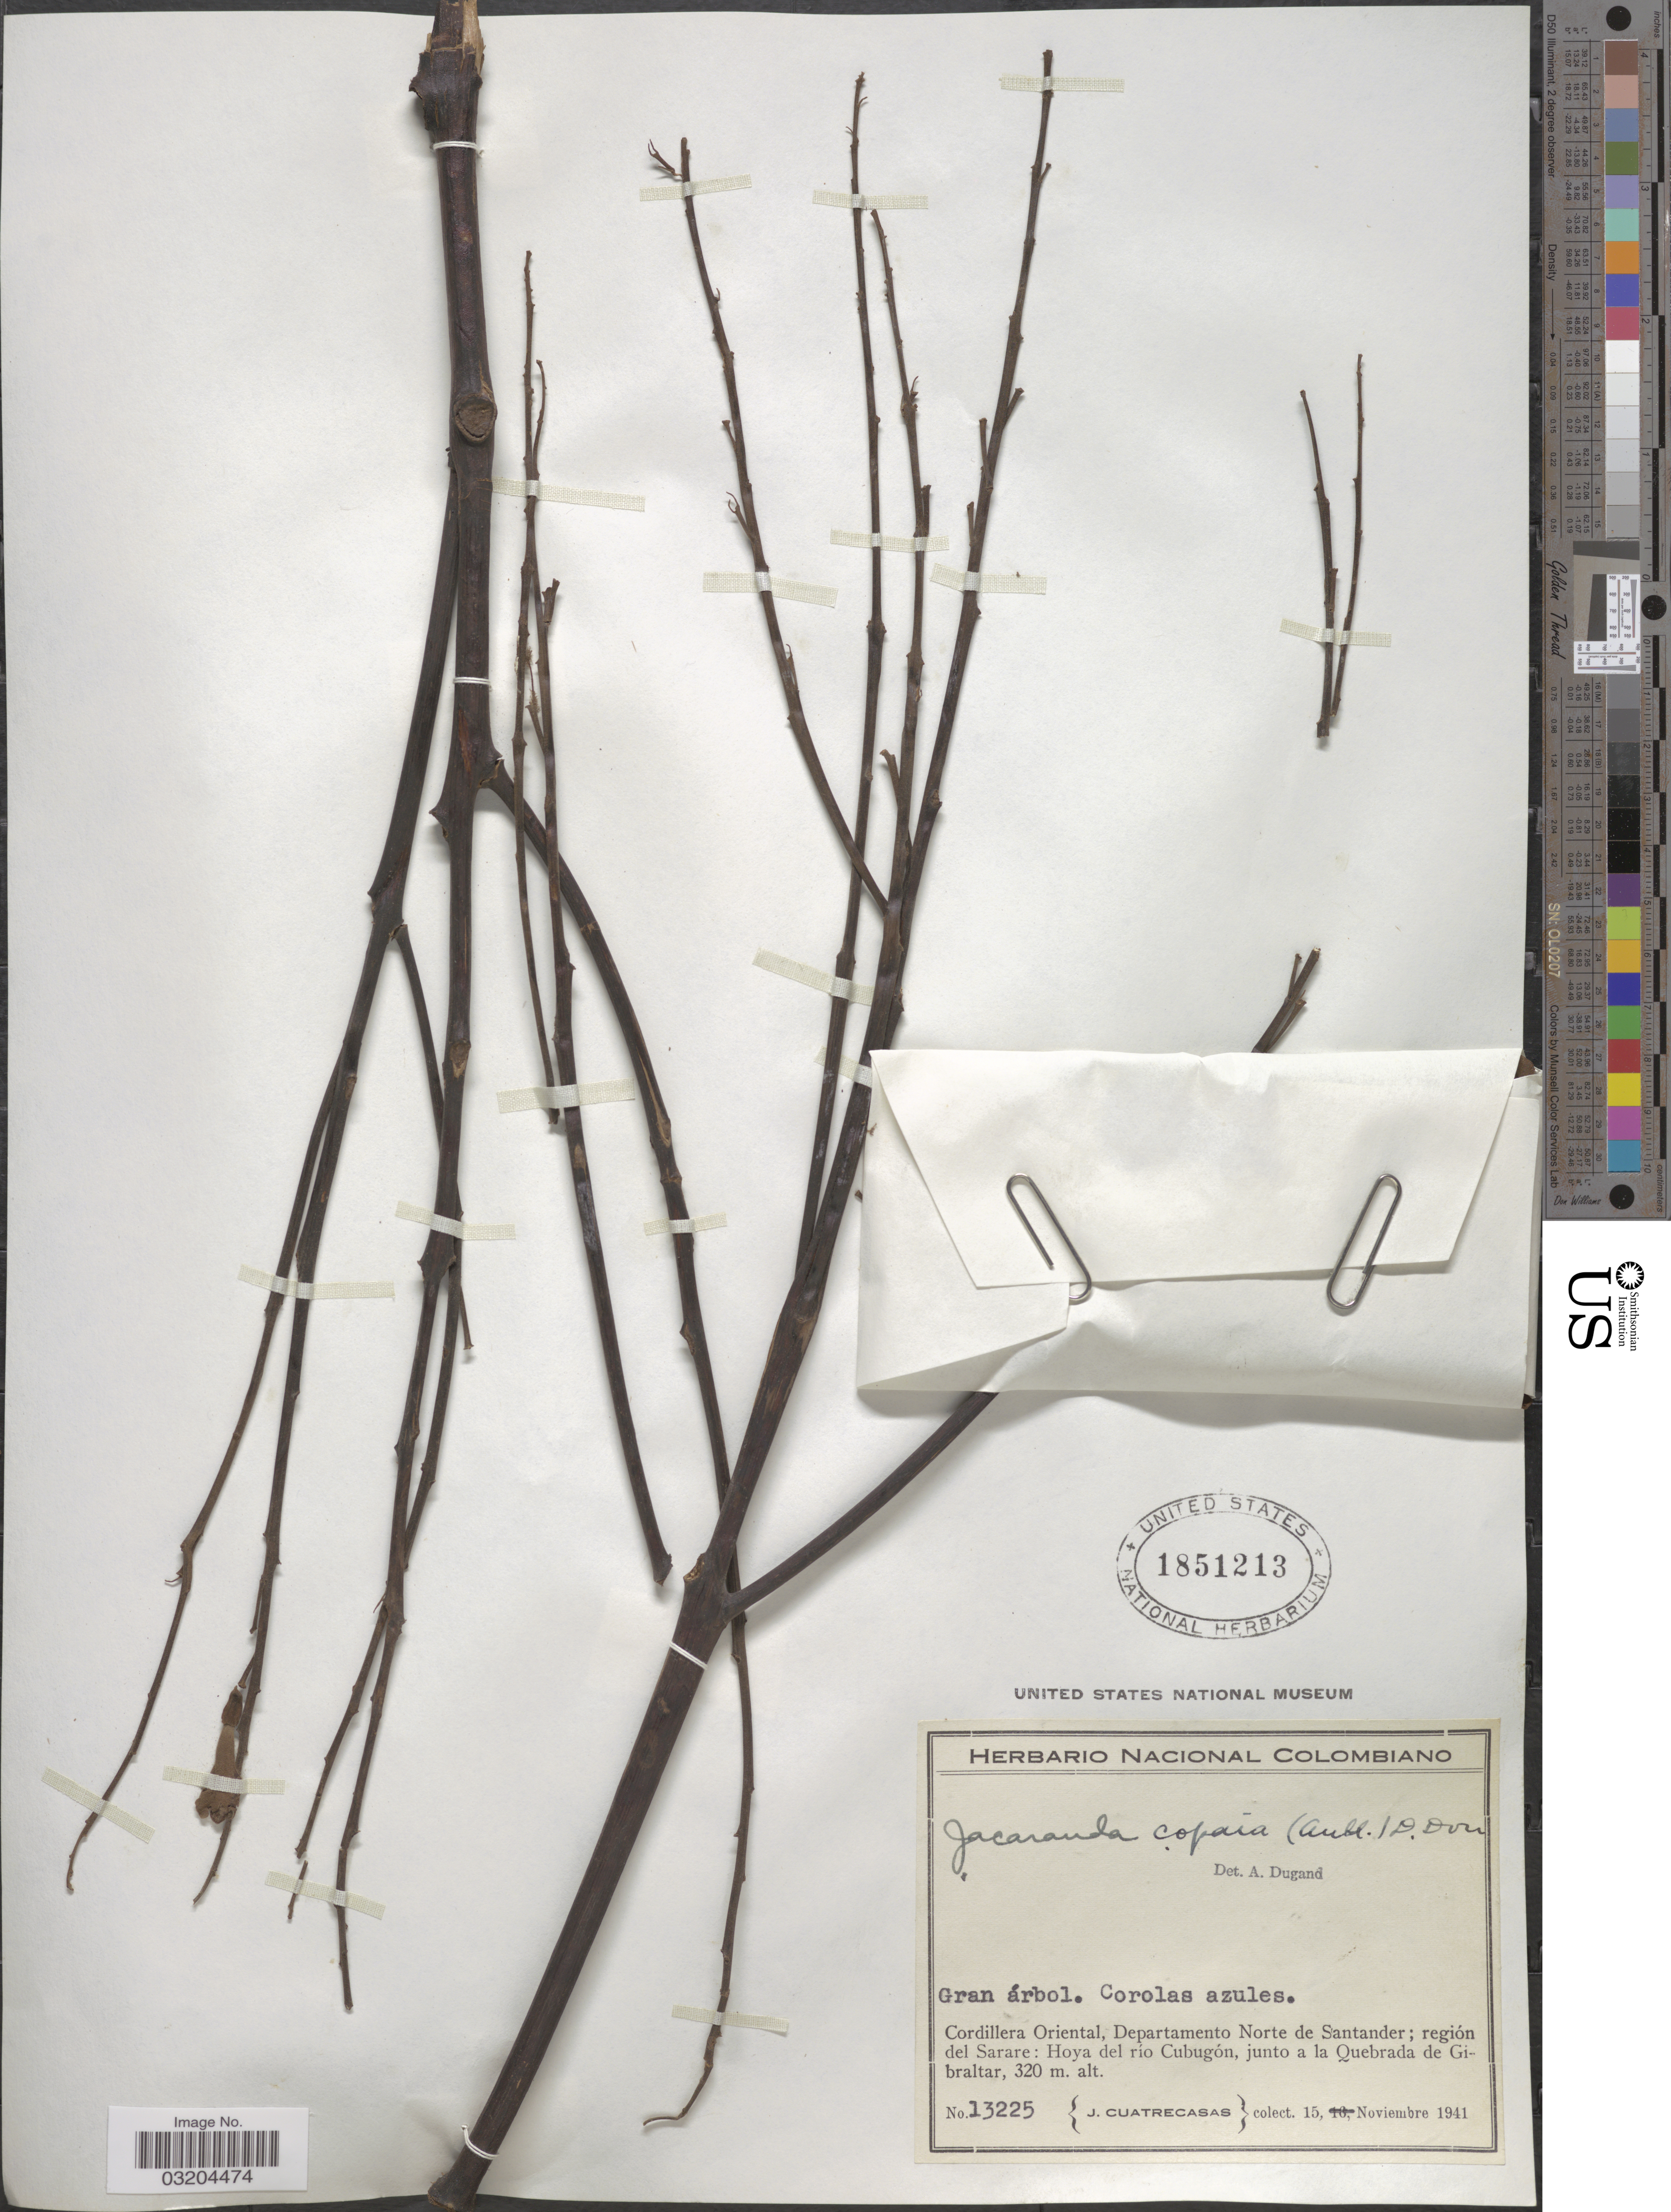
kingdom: Plantae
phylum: Tracheophyta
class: Magnoliopsida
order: Lamiales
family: Bignoniaceae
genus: Jacaranda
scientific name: Jacaranda copaia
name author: (Aubl.) D. Don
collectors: J. Cuatrecasas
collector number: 13225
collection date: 1941-11-15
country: Colombia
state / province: Norte de Santander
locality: Cordillera Oriental, Departamento Norte de Santander; región del Sarare: Hoya del río Cubugón, junto a la Quebrada de Gibraltar.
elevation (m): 320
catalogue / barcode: US 1851213